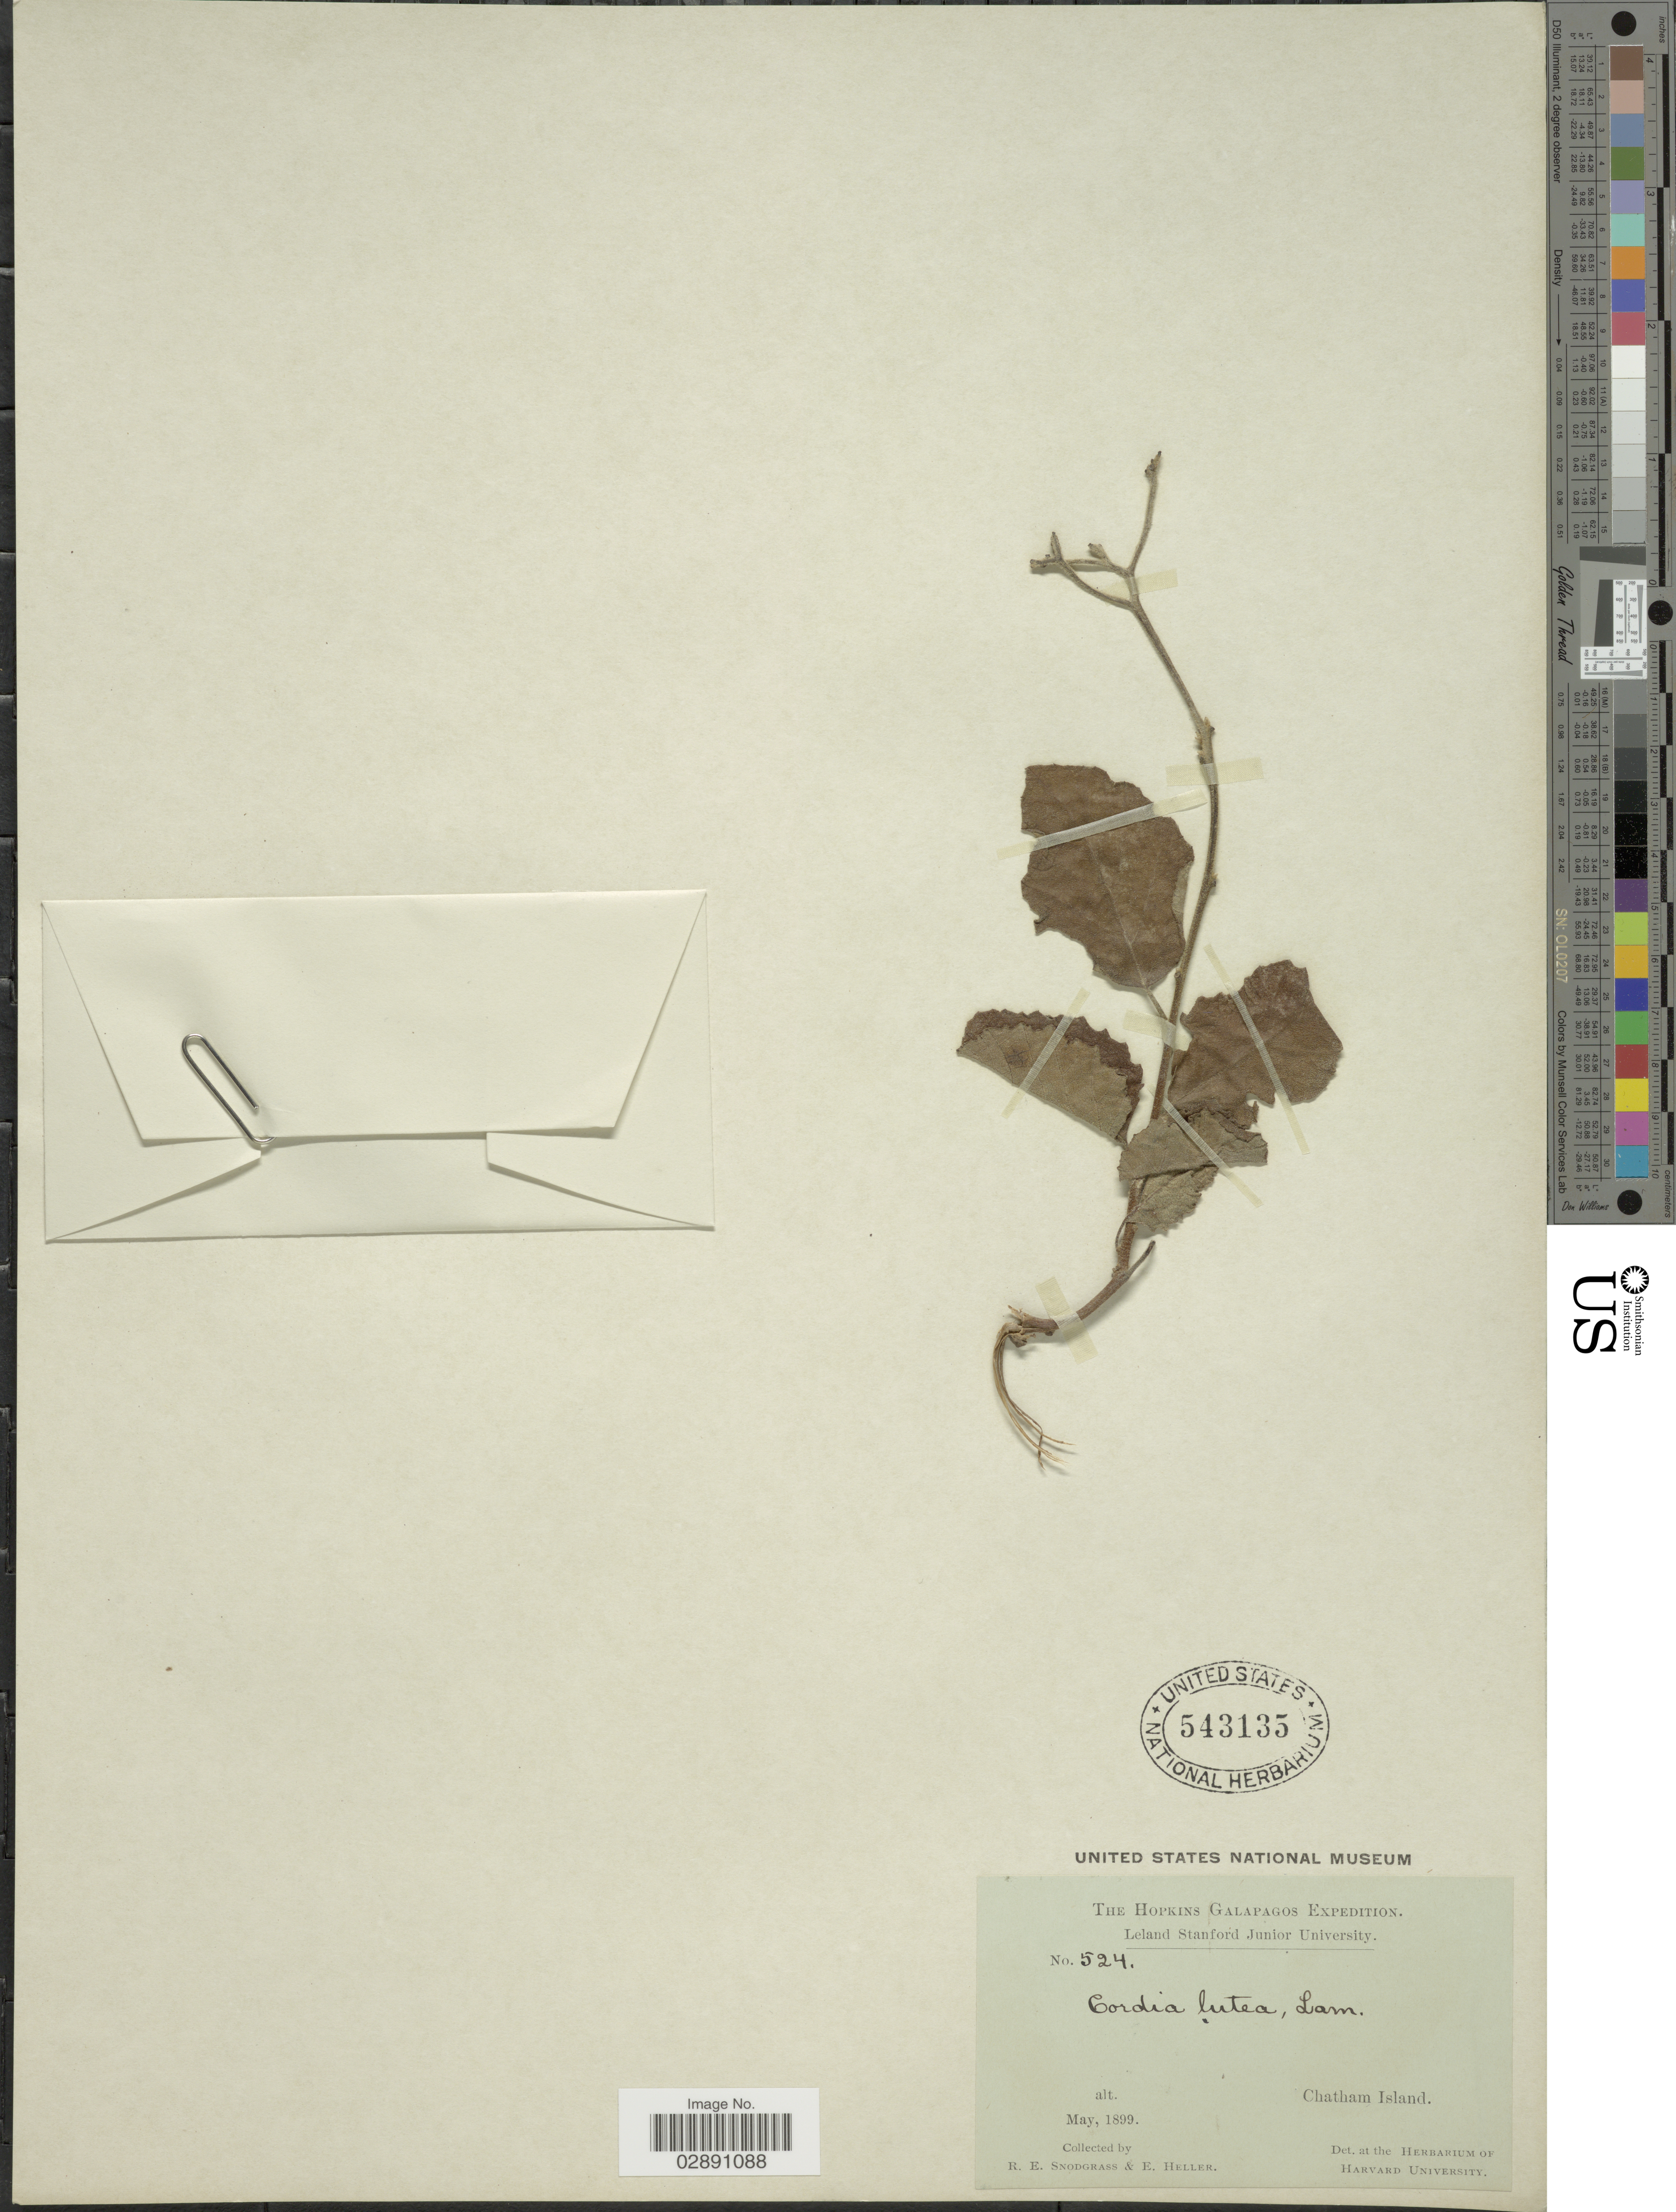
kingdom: Plantae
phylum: Tracheophyta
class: Magnoliopsida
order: Boraginales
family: Cordiaceae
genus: Cordia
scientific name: Cordia lutea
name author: Lam.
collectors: R. E. Snodgrass & E. Heller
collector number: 524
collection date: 1899-05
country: Ecuador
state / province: Colón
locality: Galapagos. Chatham Island.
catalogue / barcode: US 543135